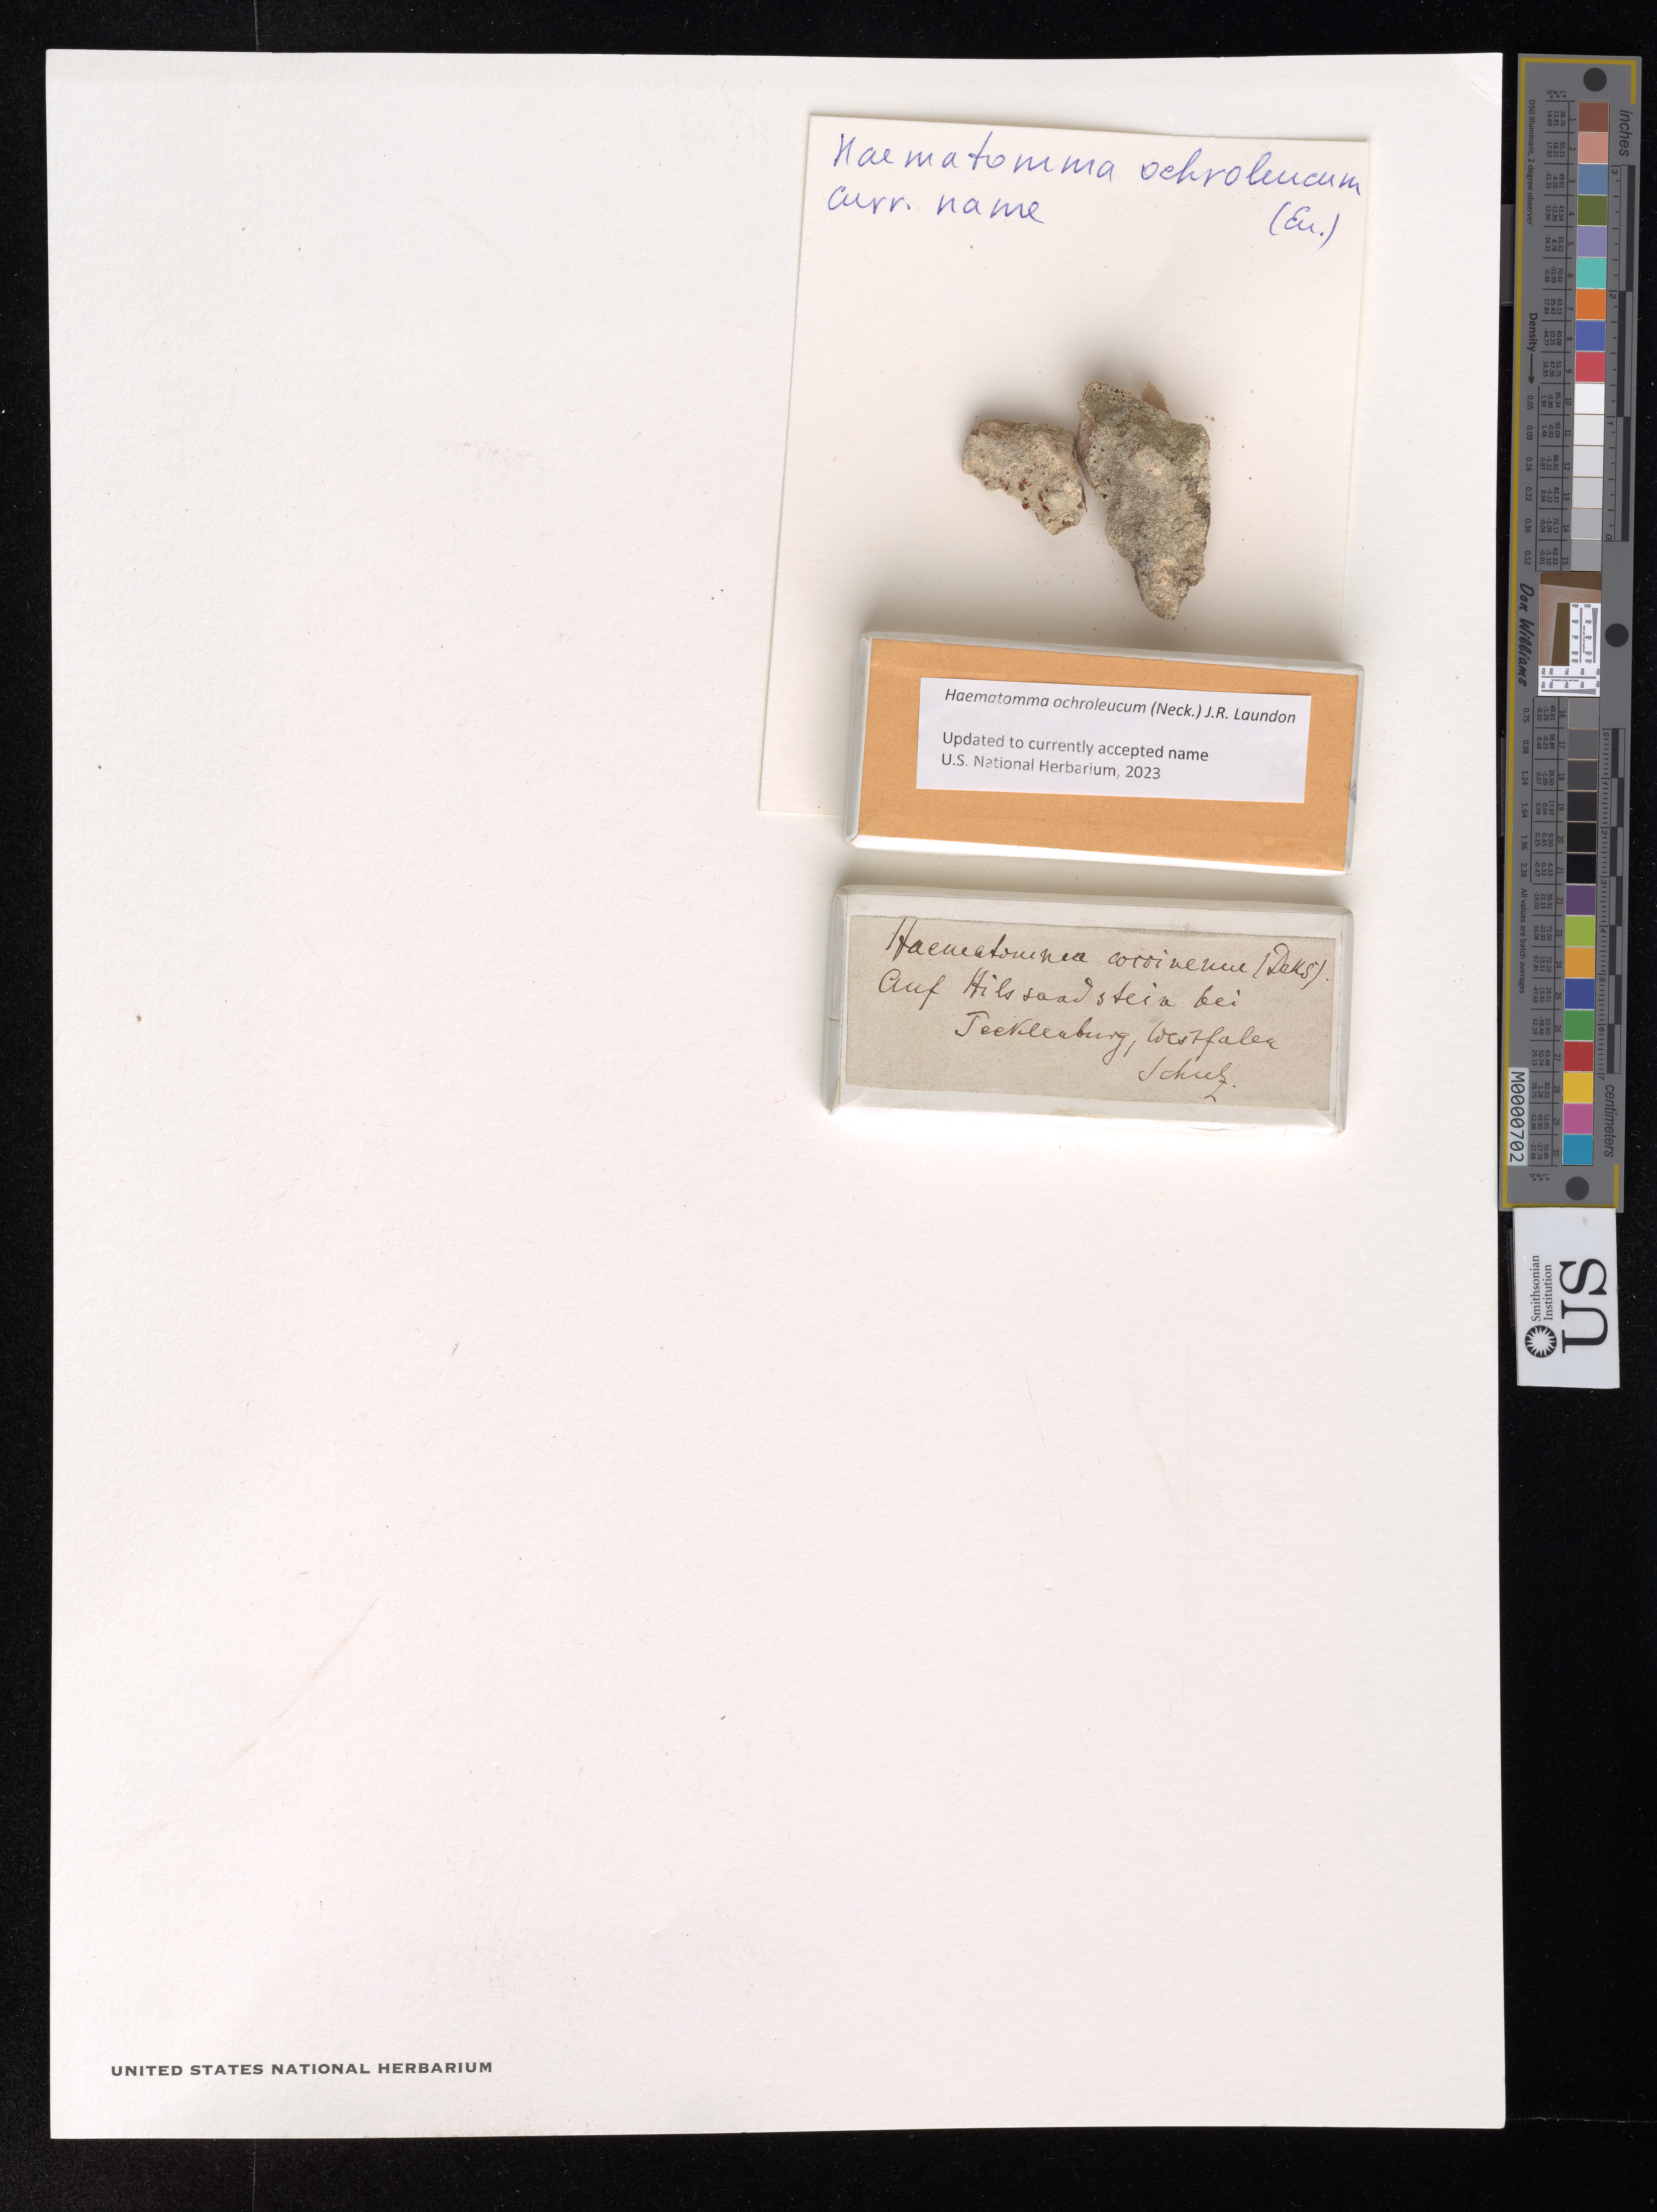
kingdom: Fungi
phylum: Ascomycota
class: Lecanoromycetes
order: Lecanorales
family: Haematommataceae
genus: Haematomma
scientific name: Haematomma ochroleucum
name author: (Neck.) J.R. Laundon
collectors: A. Schulz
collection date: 1880 or 1880-03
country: Germany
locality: Mecklenburg (?)